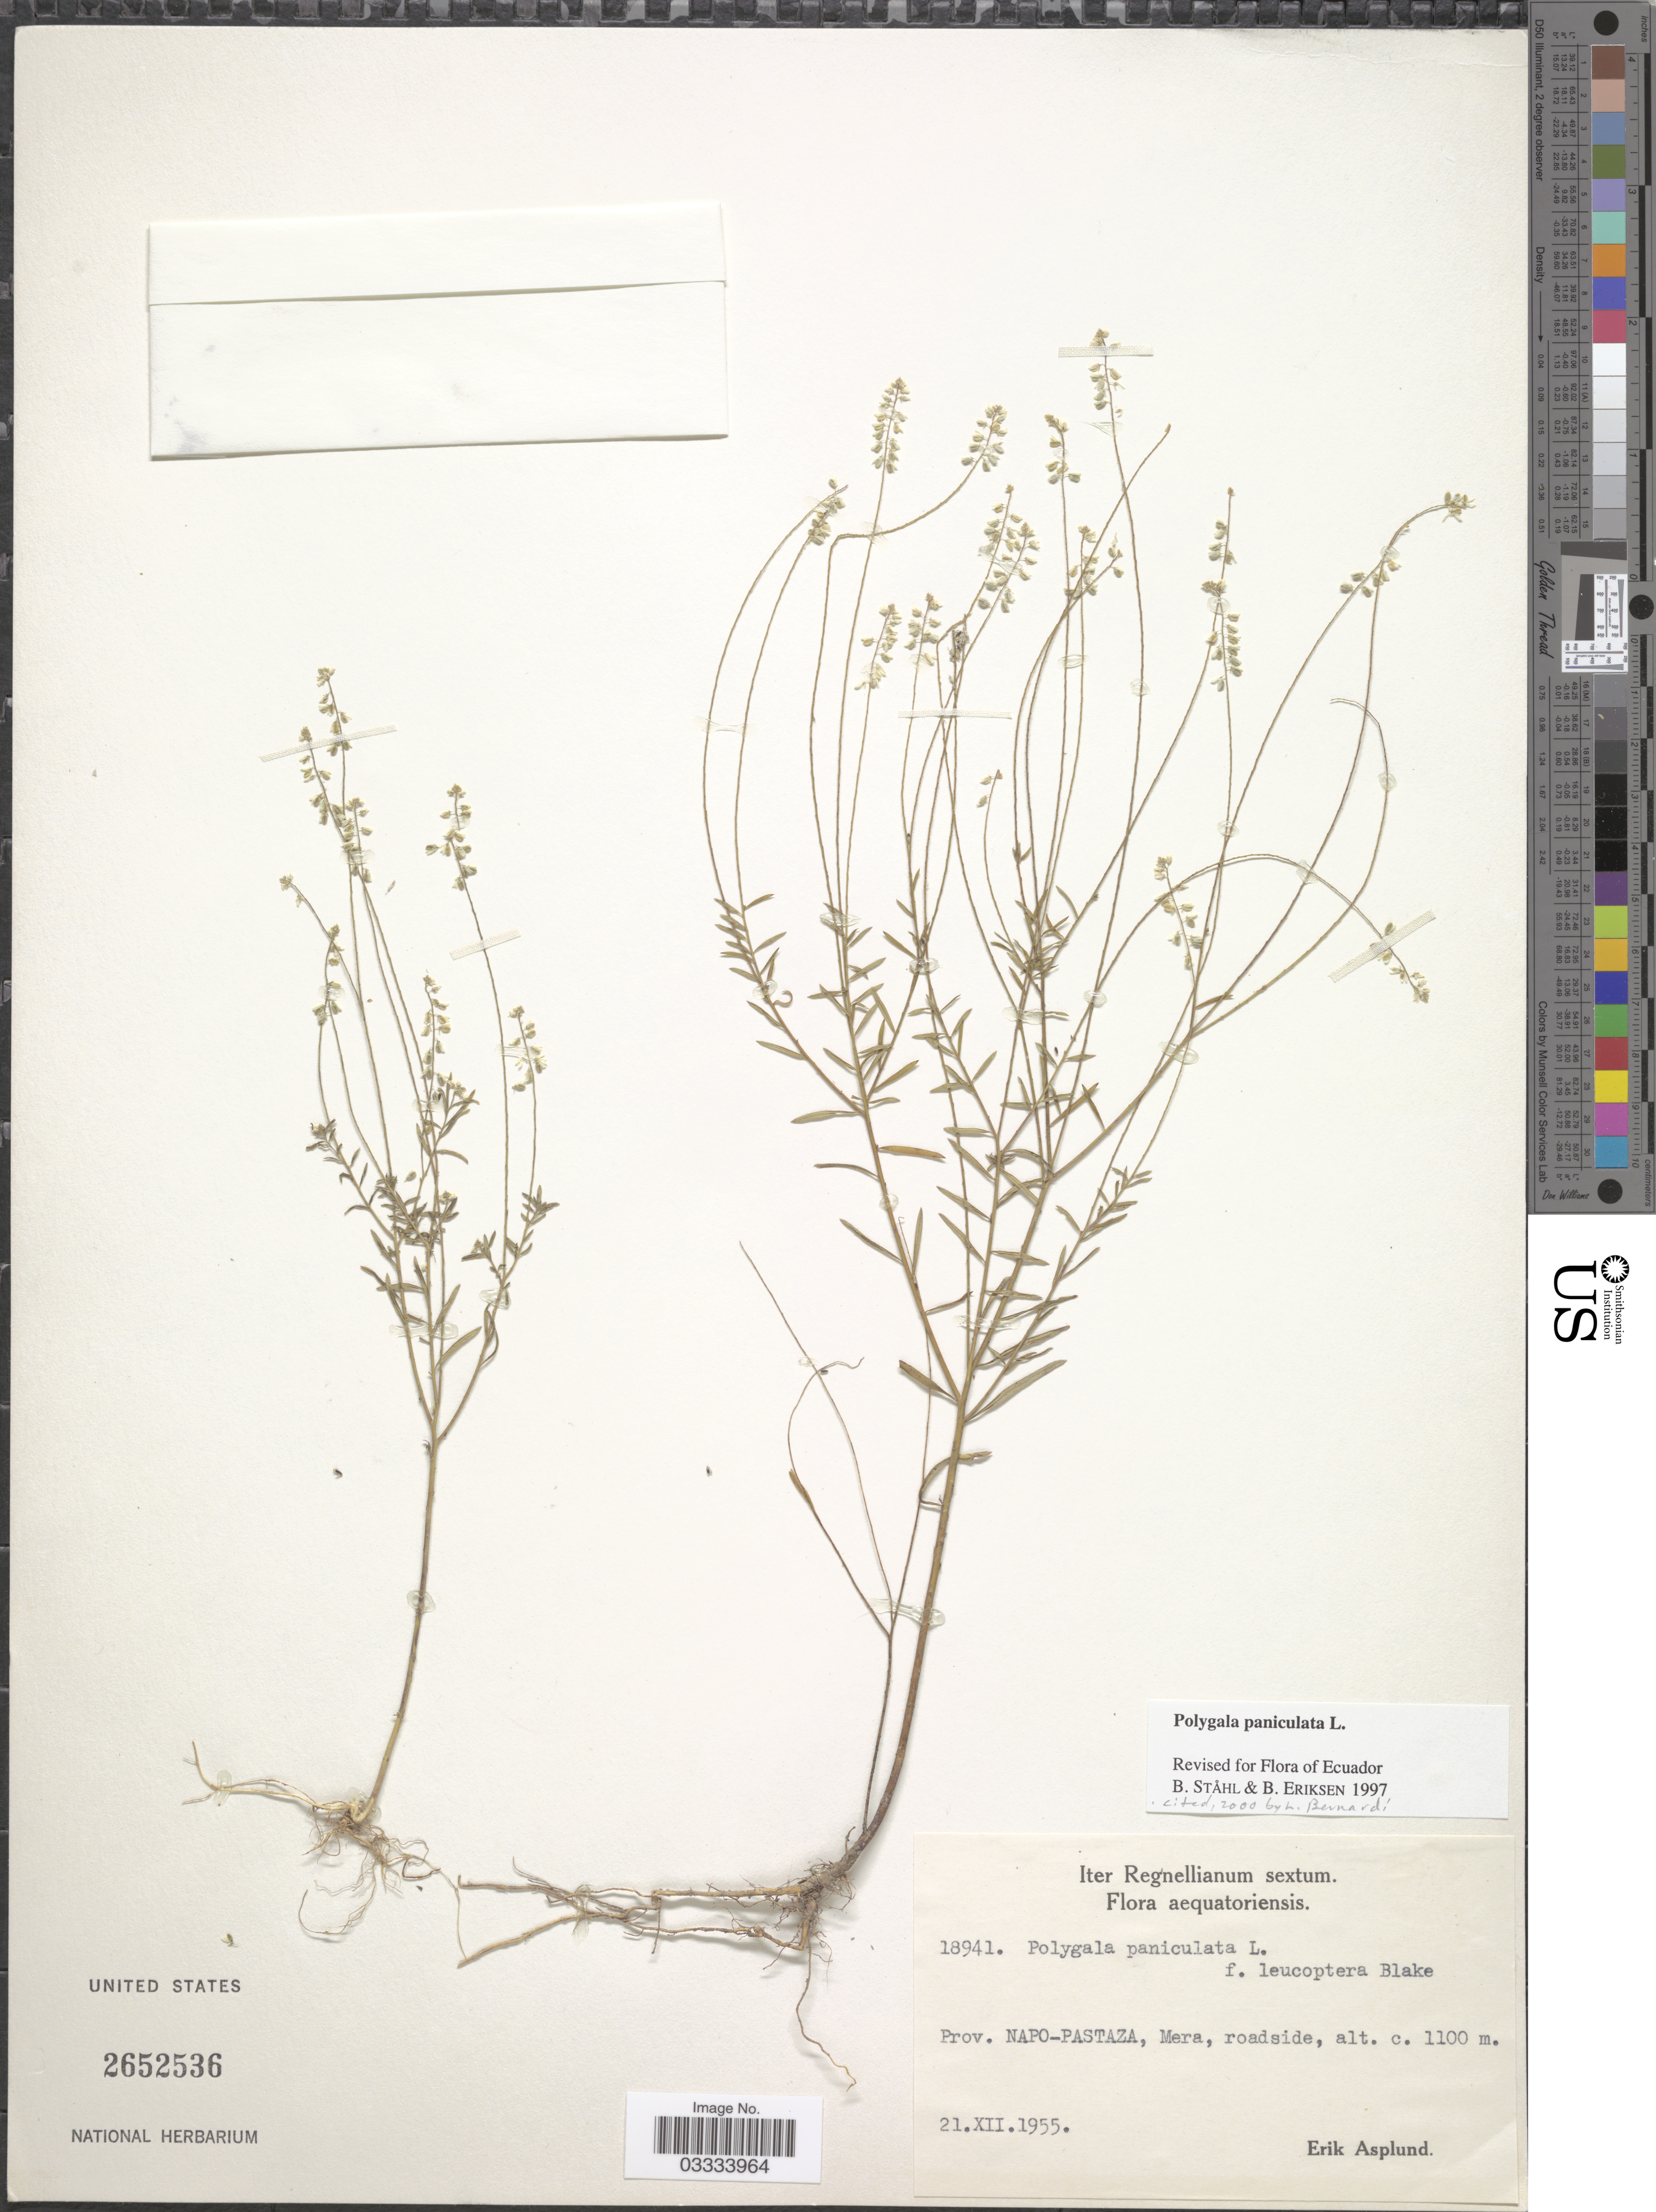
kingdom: Plantae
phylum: Tracheophyta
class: Magnoliopsida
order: Fabales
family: Polygalaceae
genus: Polygala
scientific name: Polygala paniculata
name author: L.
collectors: E. Asplund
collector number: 18941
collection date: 1955-12-21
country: Ecuador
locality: Aequatoriensis. Prov. Napo-Pastaza, Mera, roadside.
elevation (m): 1100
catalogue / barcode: US 2652536